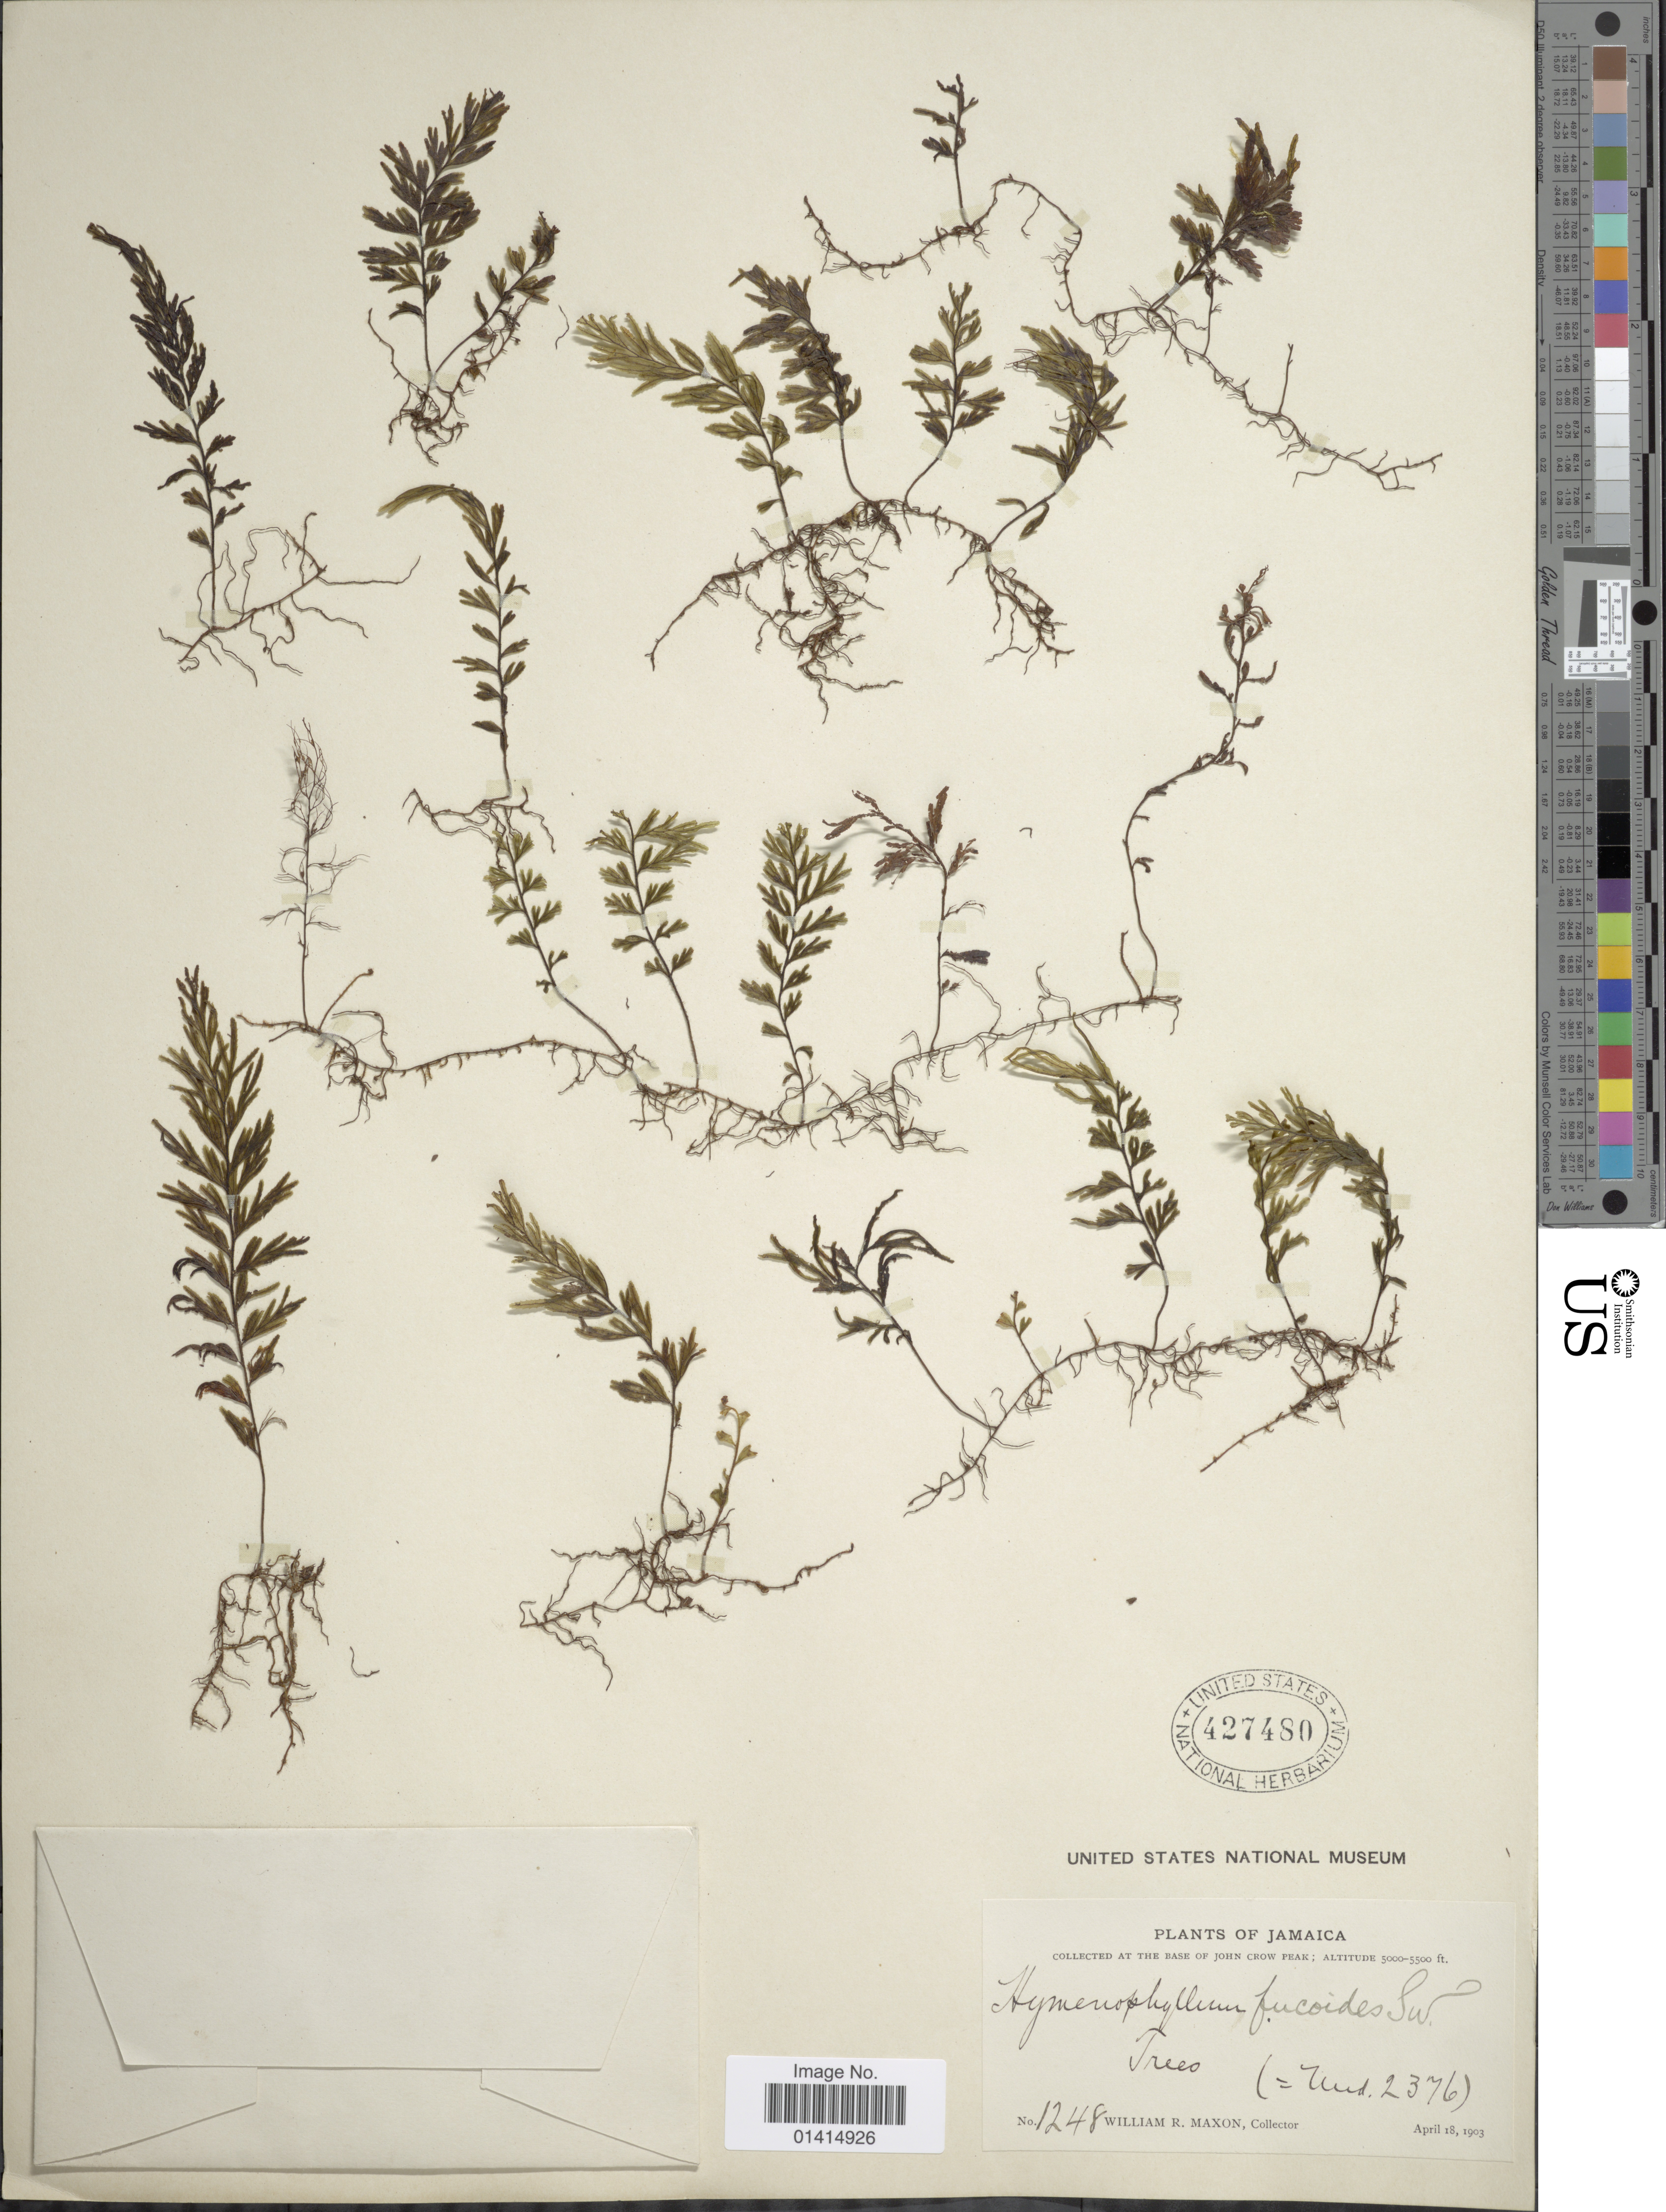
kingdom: Plantae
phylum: Tracheophyta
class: Polypodiopsida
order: Hymenophyllales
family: Hymenophyllaceae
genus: Hymenophyllum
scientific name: Hymenophyllum fucoides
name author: (Sw.) Sw.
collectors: W. R. Maxon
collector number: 1248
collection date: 1903-04-18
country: Jamaica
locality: At the base of John Crow Peak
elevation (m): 1524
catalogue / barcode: US 427480